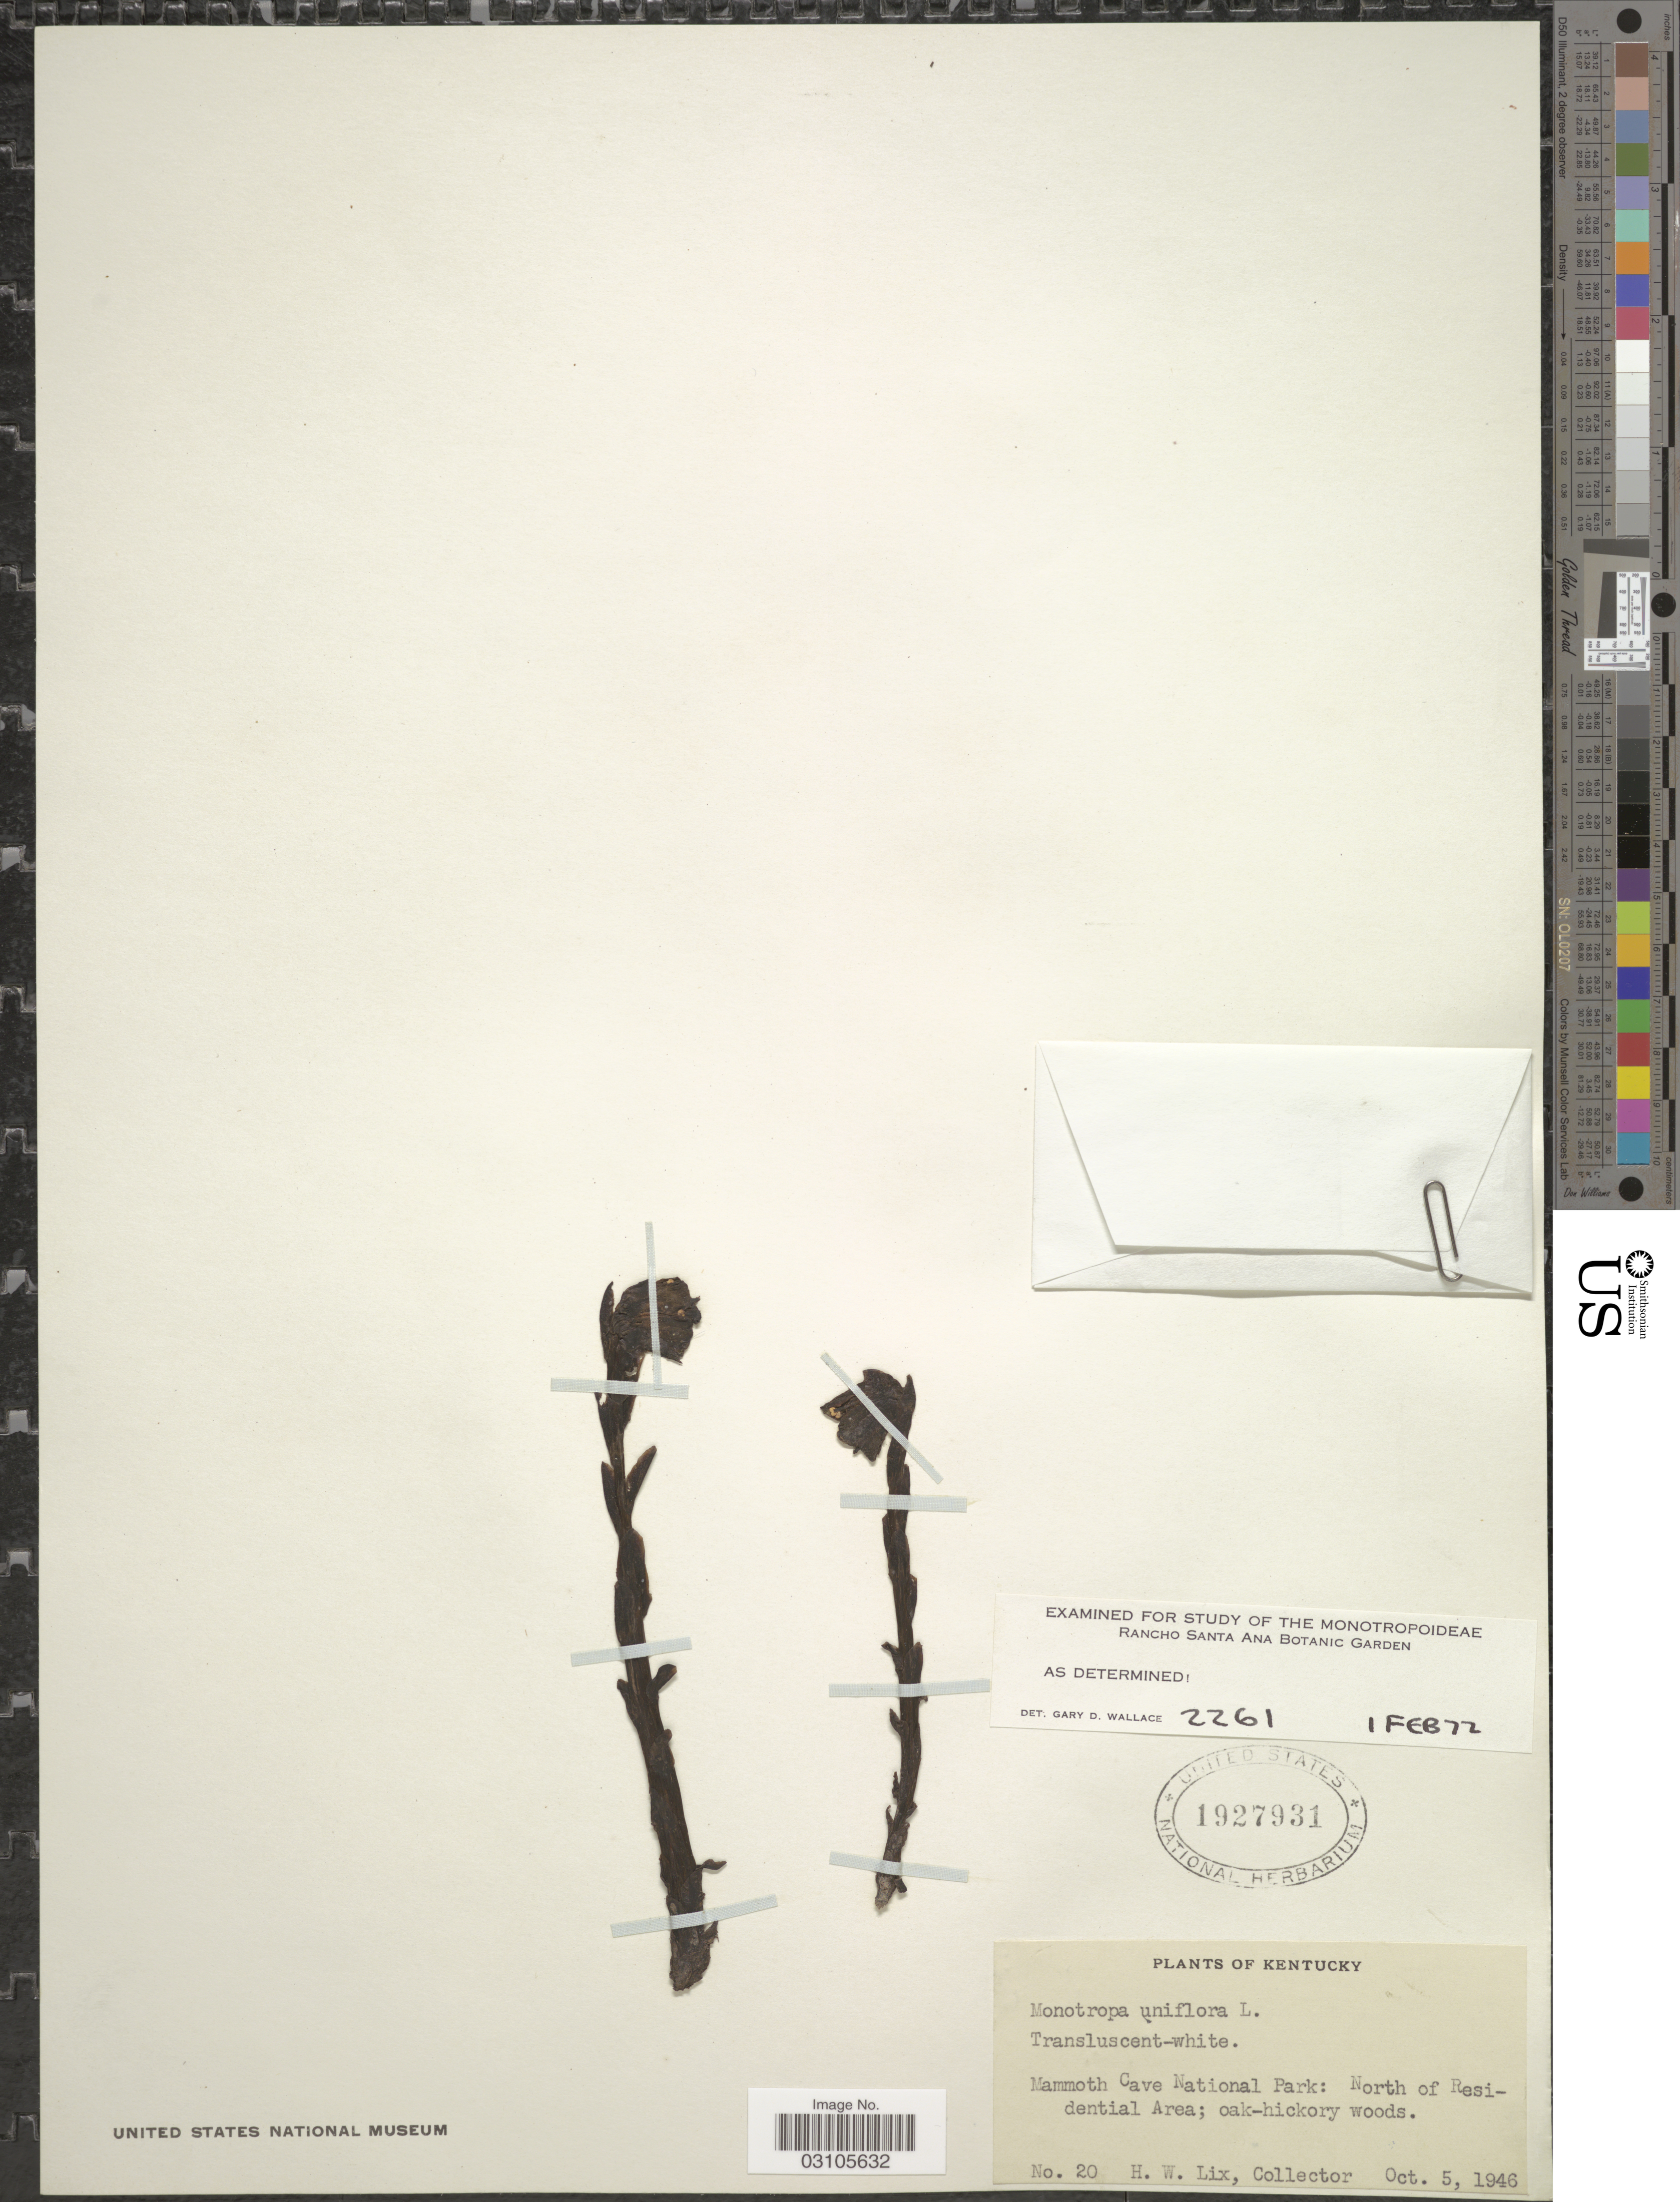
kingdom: Plantae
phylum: Tracheophyta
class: Magnoliopsida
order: Ericales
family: Ericaceae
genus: Monotropa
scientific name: Monotropa uniflora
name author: L.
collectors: H. W. Lix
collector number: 20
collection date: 1946-10-05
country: United States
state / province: Kentucky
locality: Mammoth Cave National Park: North of Residential Area; oak-hickory woods.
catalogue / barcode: US 1927931